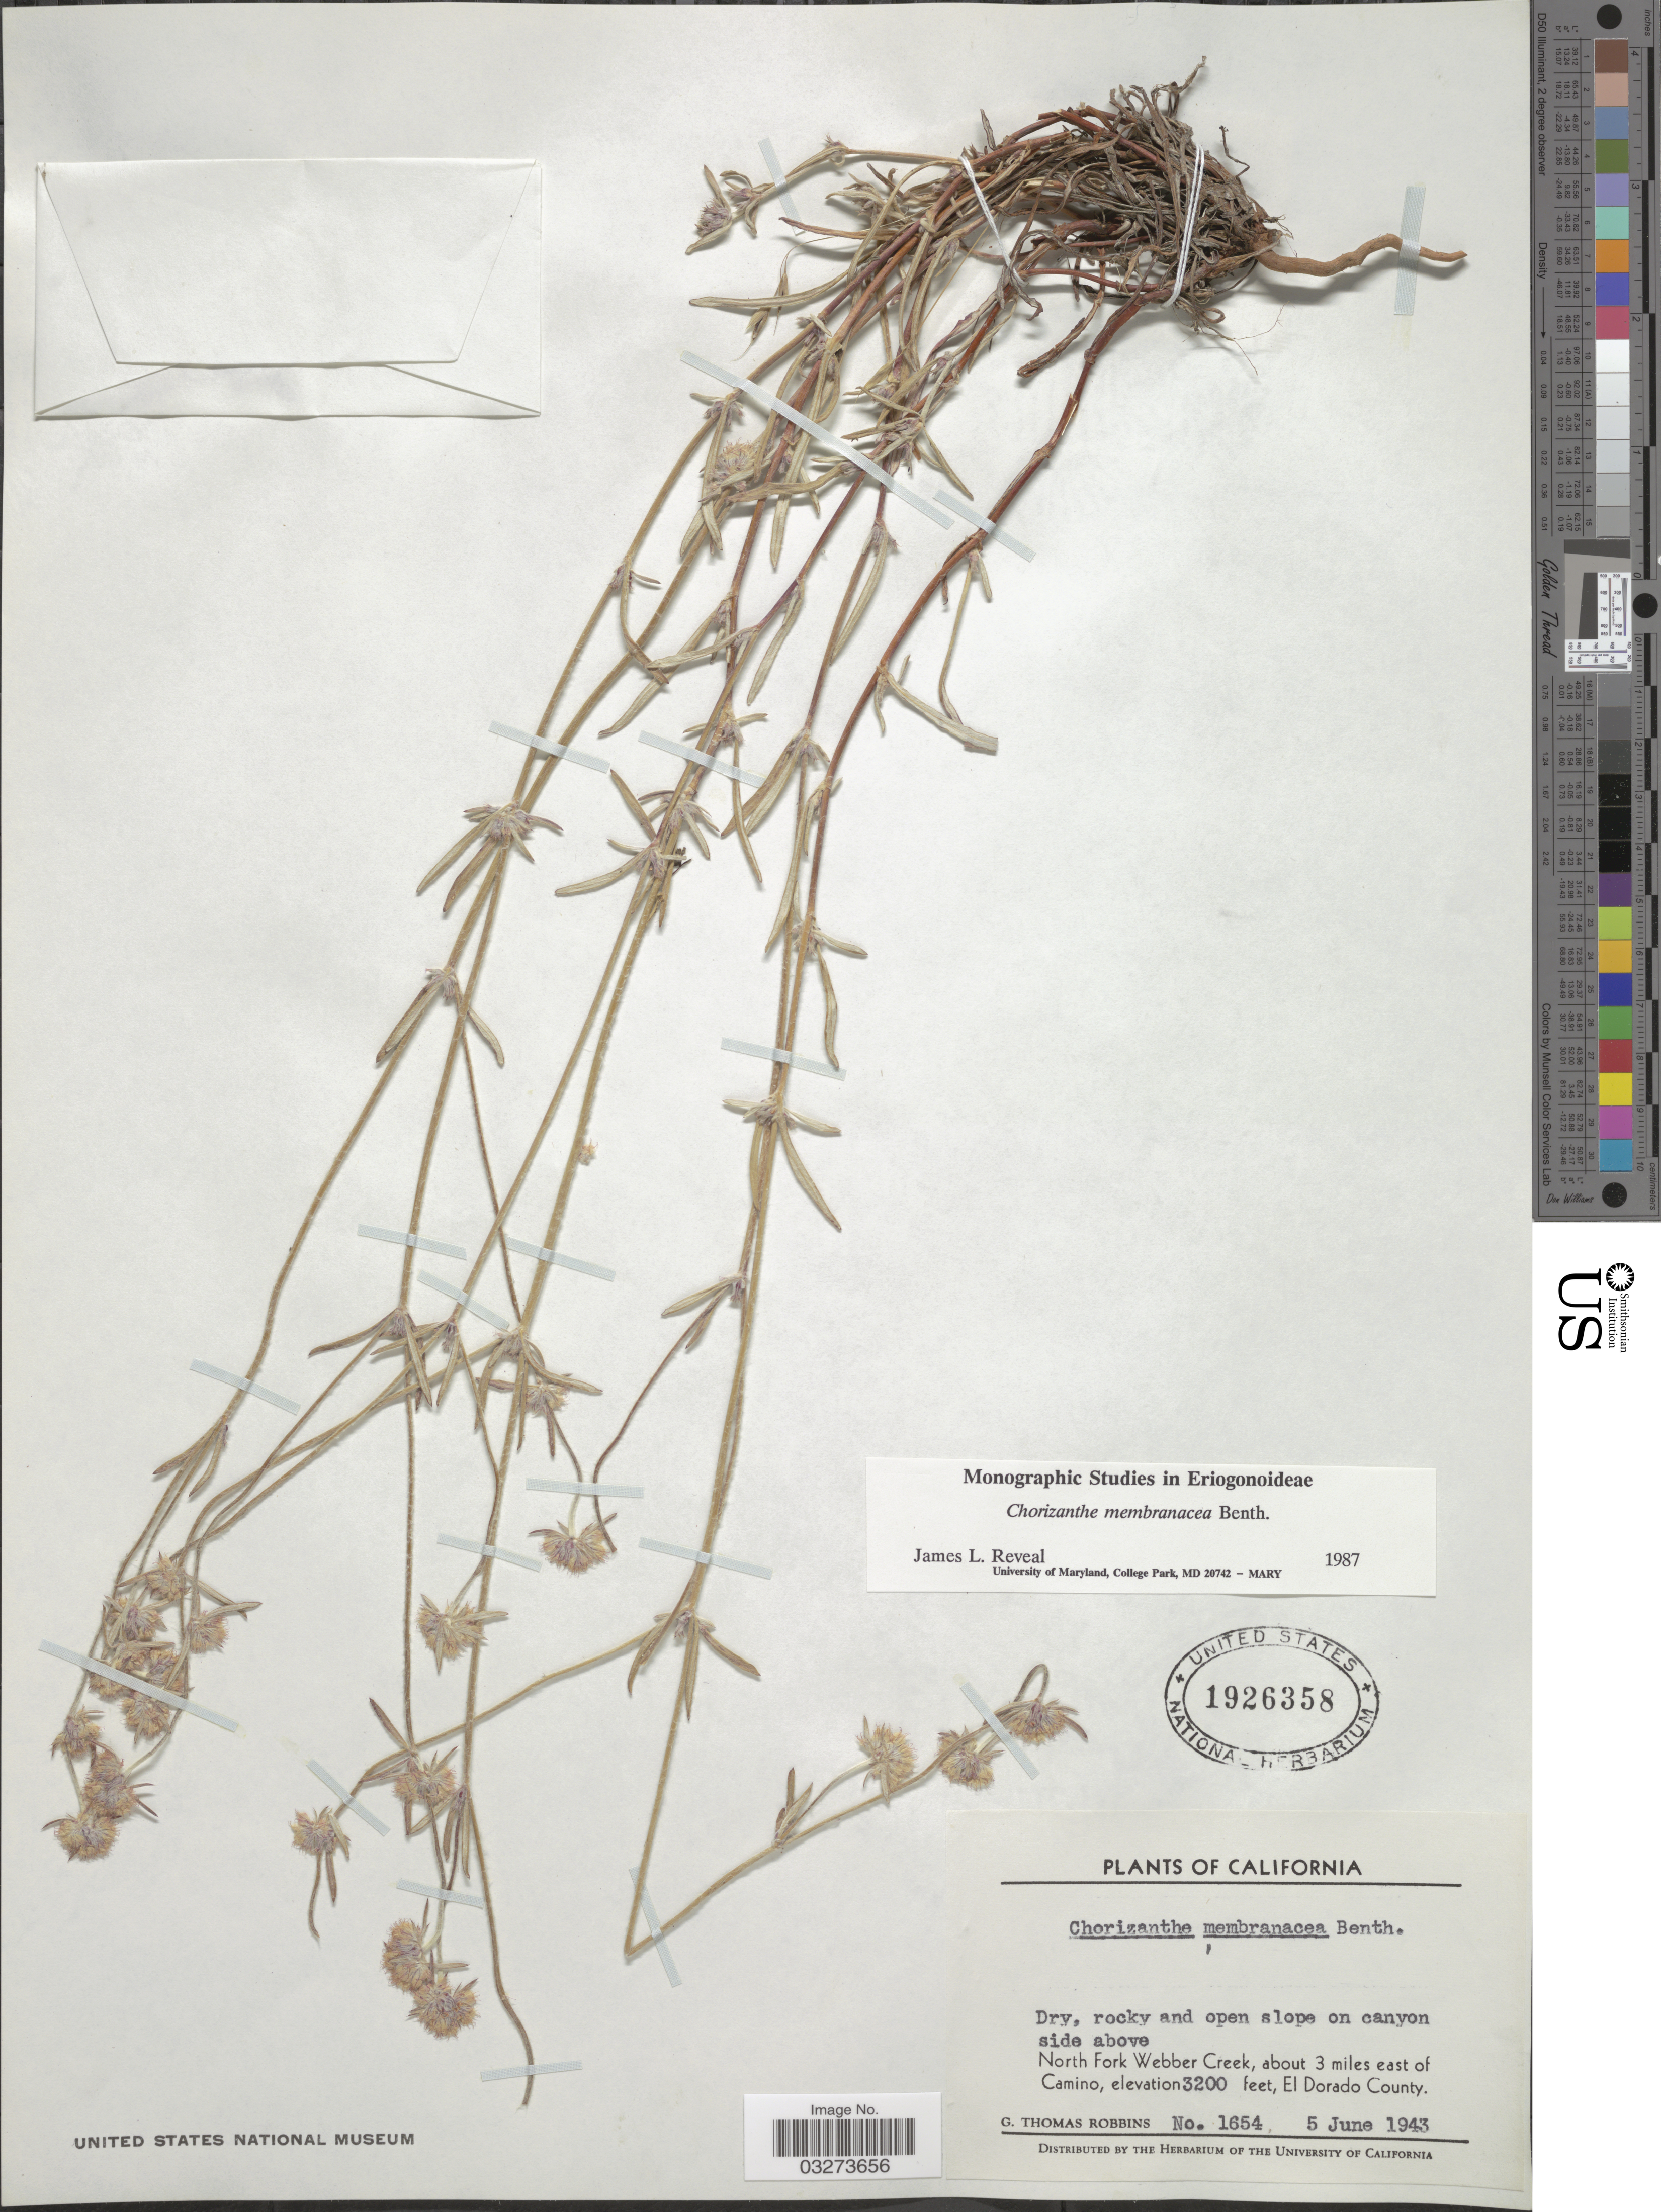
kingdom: Plantae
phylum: Tracheophyta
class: Magnoliopsida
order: Caryophyllales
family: Polygonaceae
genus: Chorizanthe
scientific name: Chorizanthe membranacea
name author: Benth.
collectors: G. T. Robbins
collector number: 1654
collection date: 1943-06-05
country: United States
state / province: California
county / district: El Dorado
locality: North Fork Webber Creek, about 3 miles east of Camino. El Dorado County.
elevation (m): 975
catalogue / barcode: US 1926358